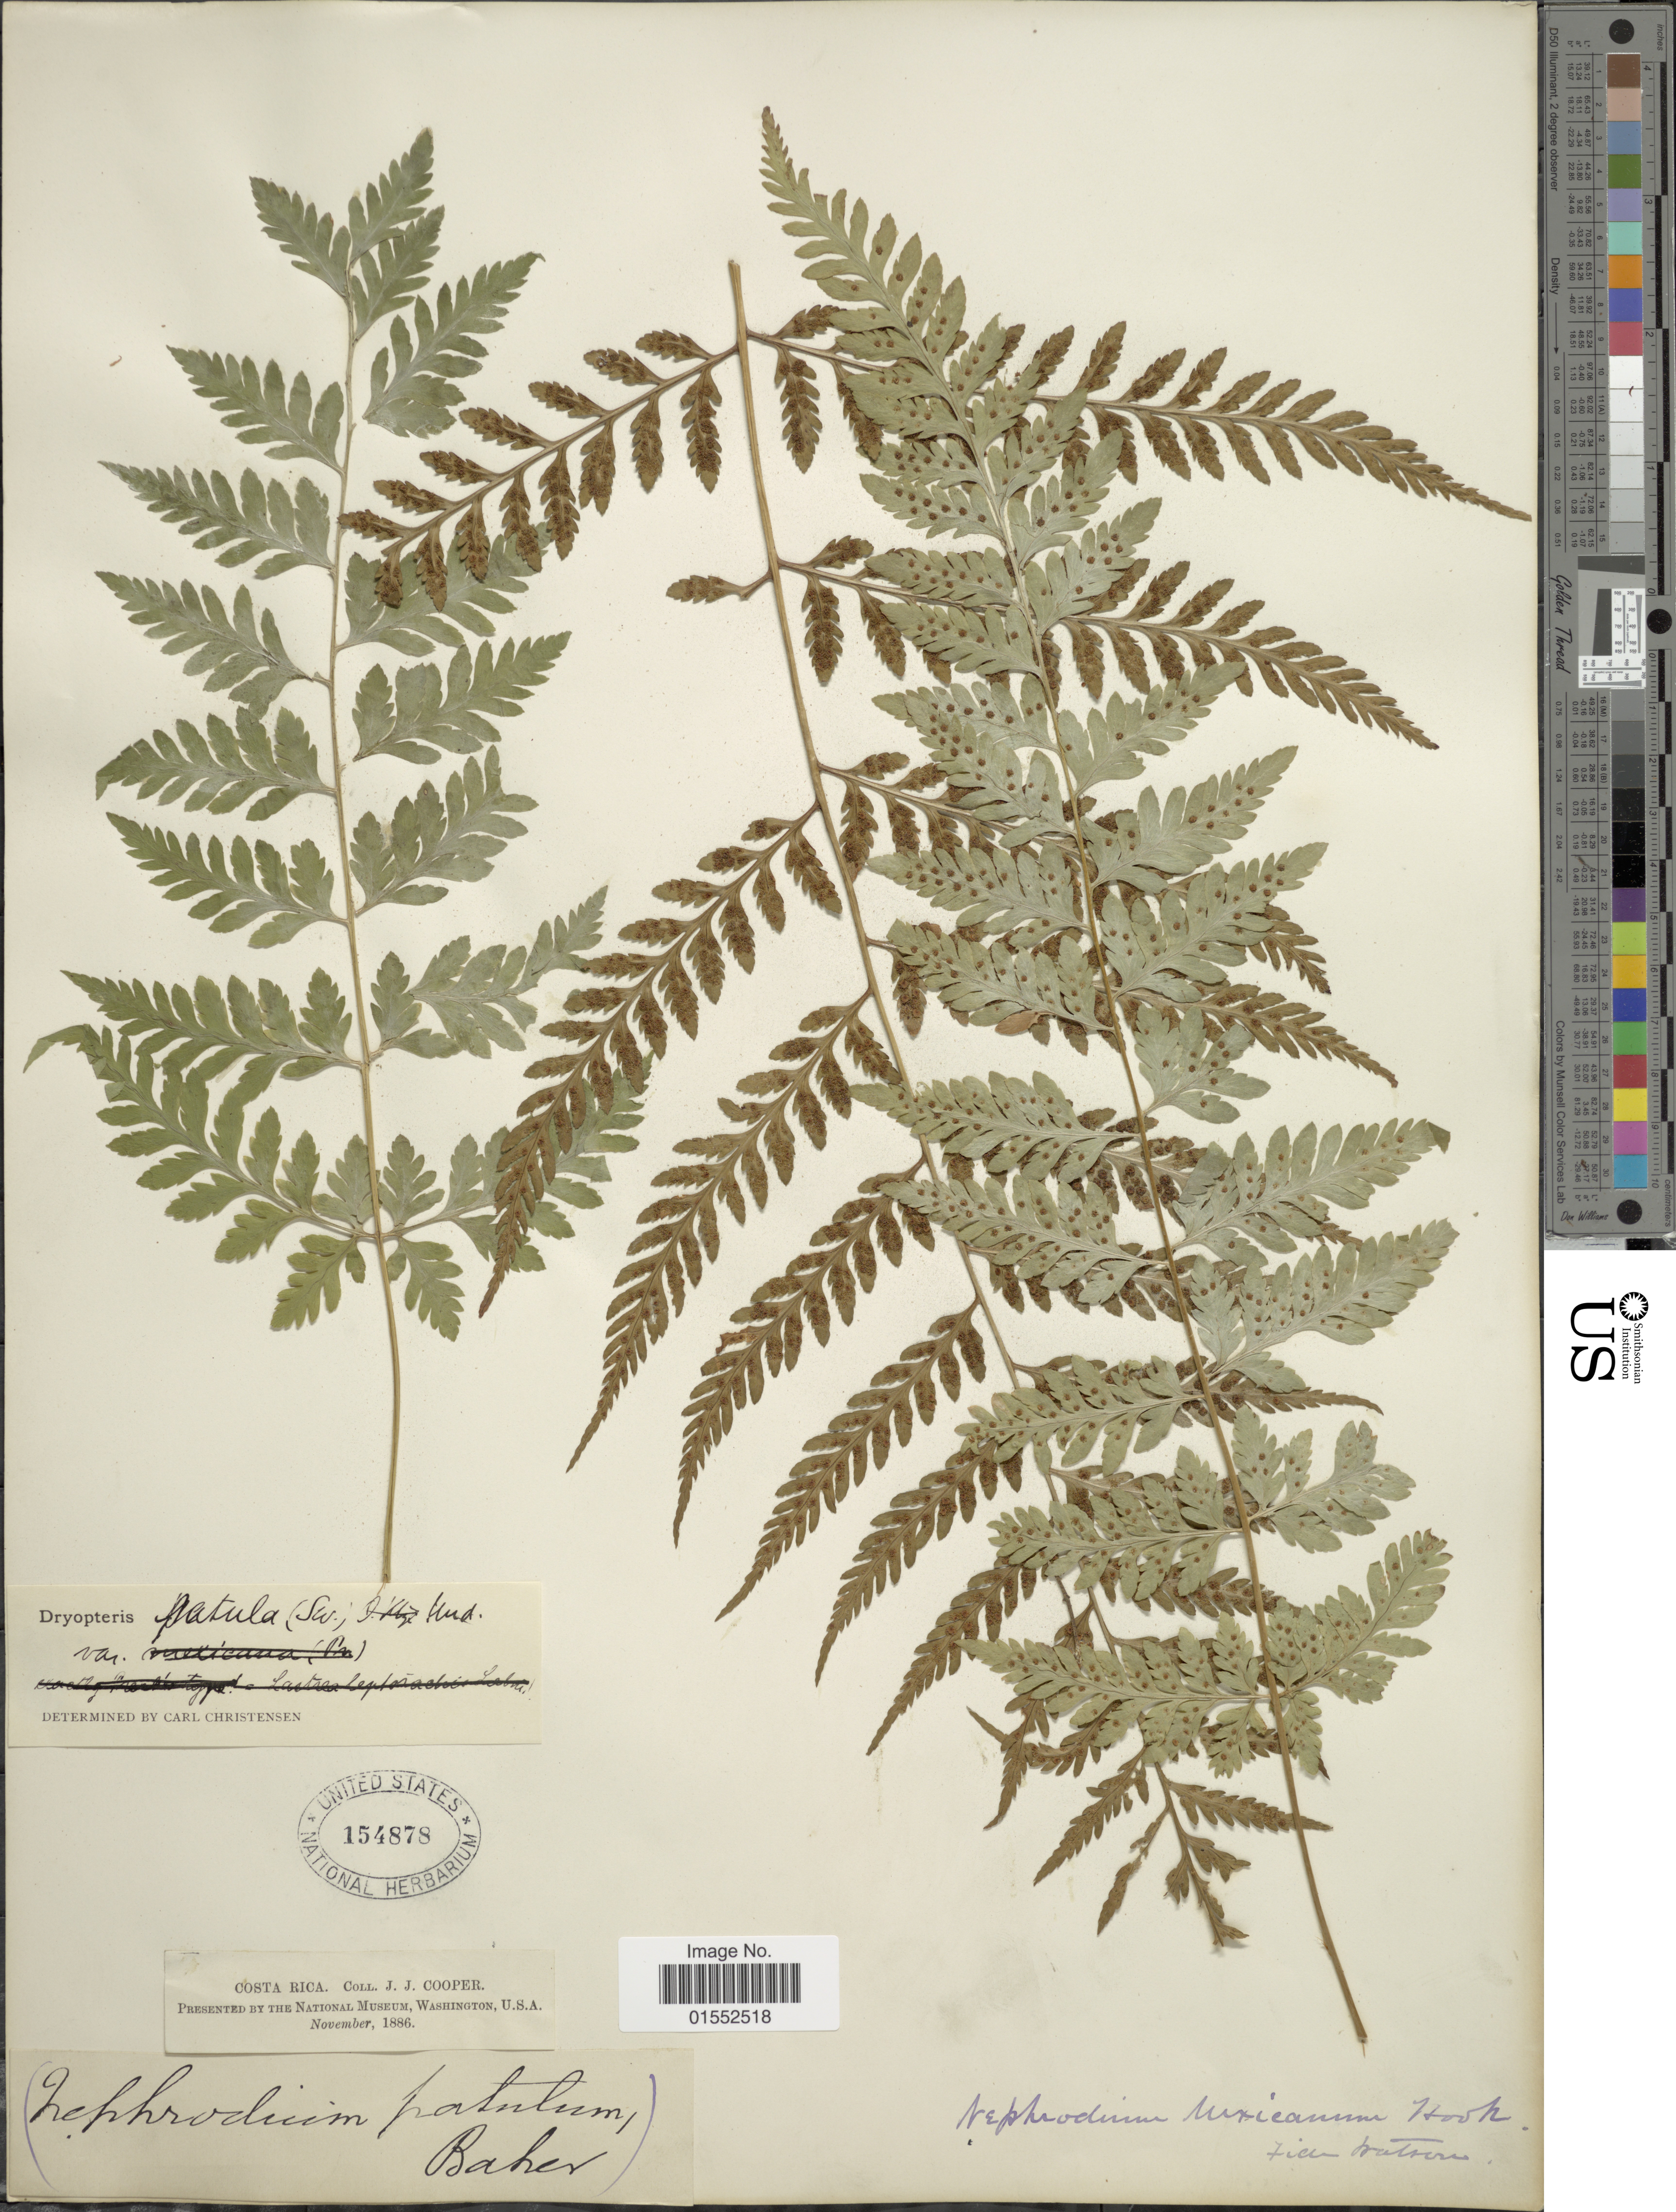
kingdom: Plantae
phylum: Tracheophyta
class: Polypodiopsida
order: Polypodiales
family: Dryopteridaceae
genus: Dryopteris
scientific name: Dryopteris patula var. serrata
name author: (Mett.) C.V. Morton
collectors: J. J. Cooper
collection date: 1886-11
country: Costa Rica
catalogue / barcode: US 154878